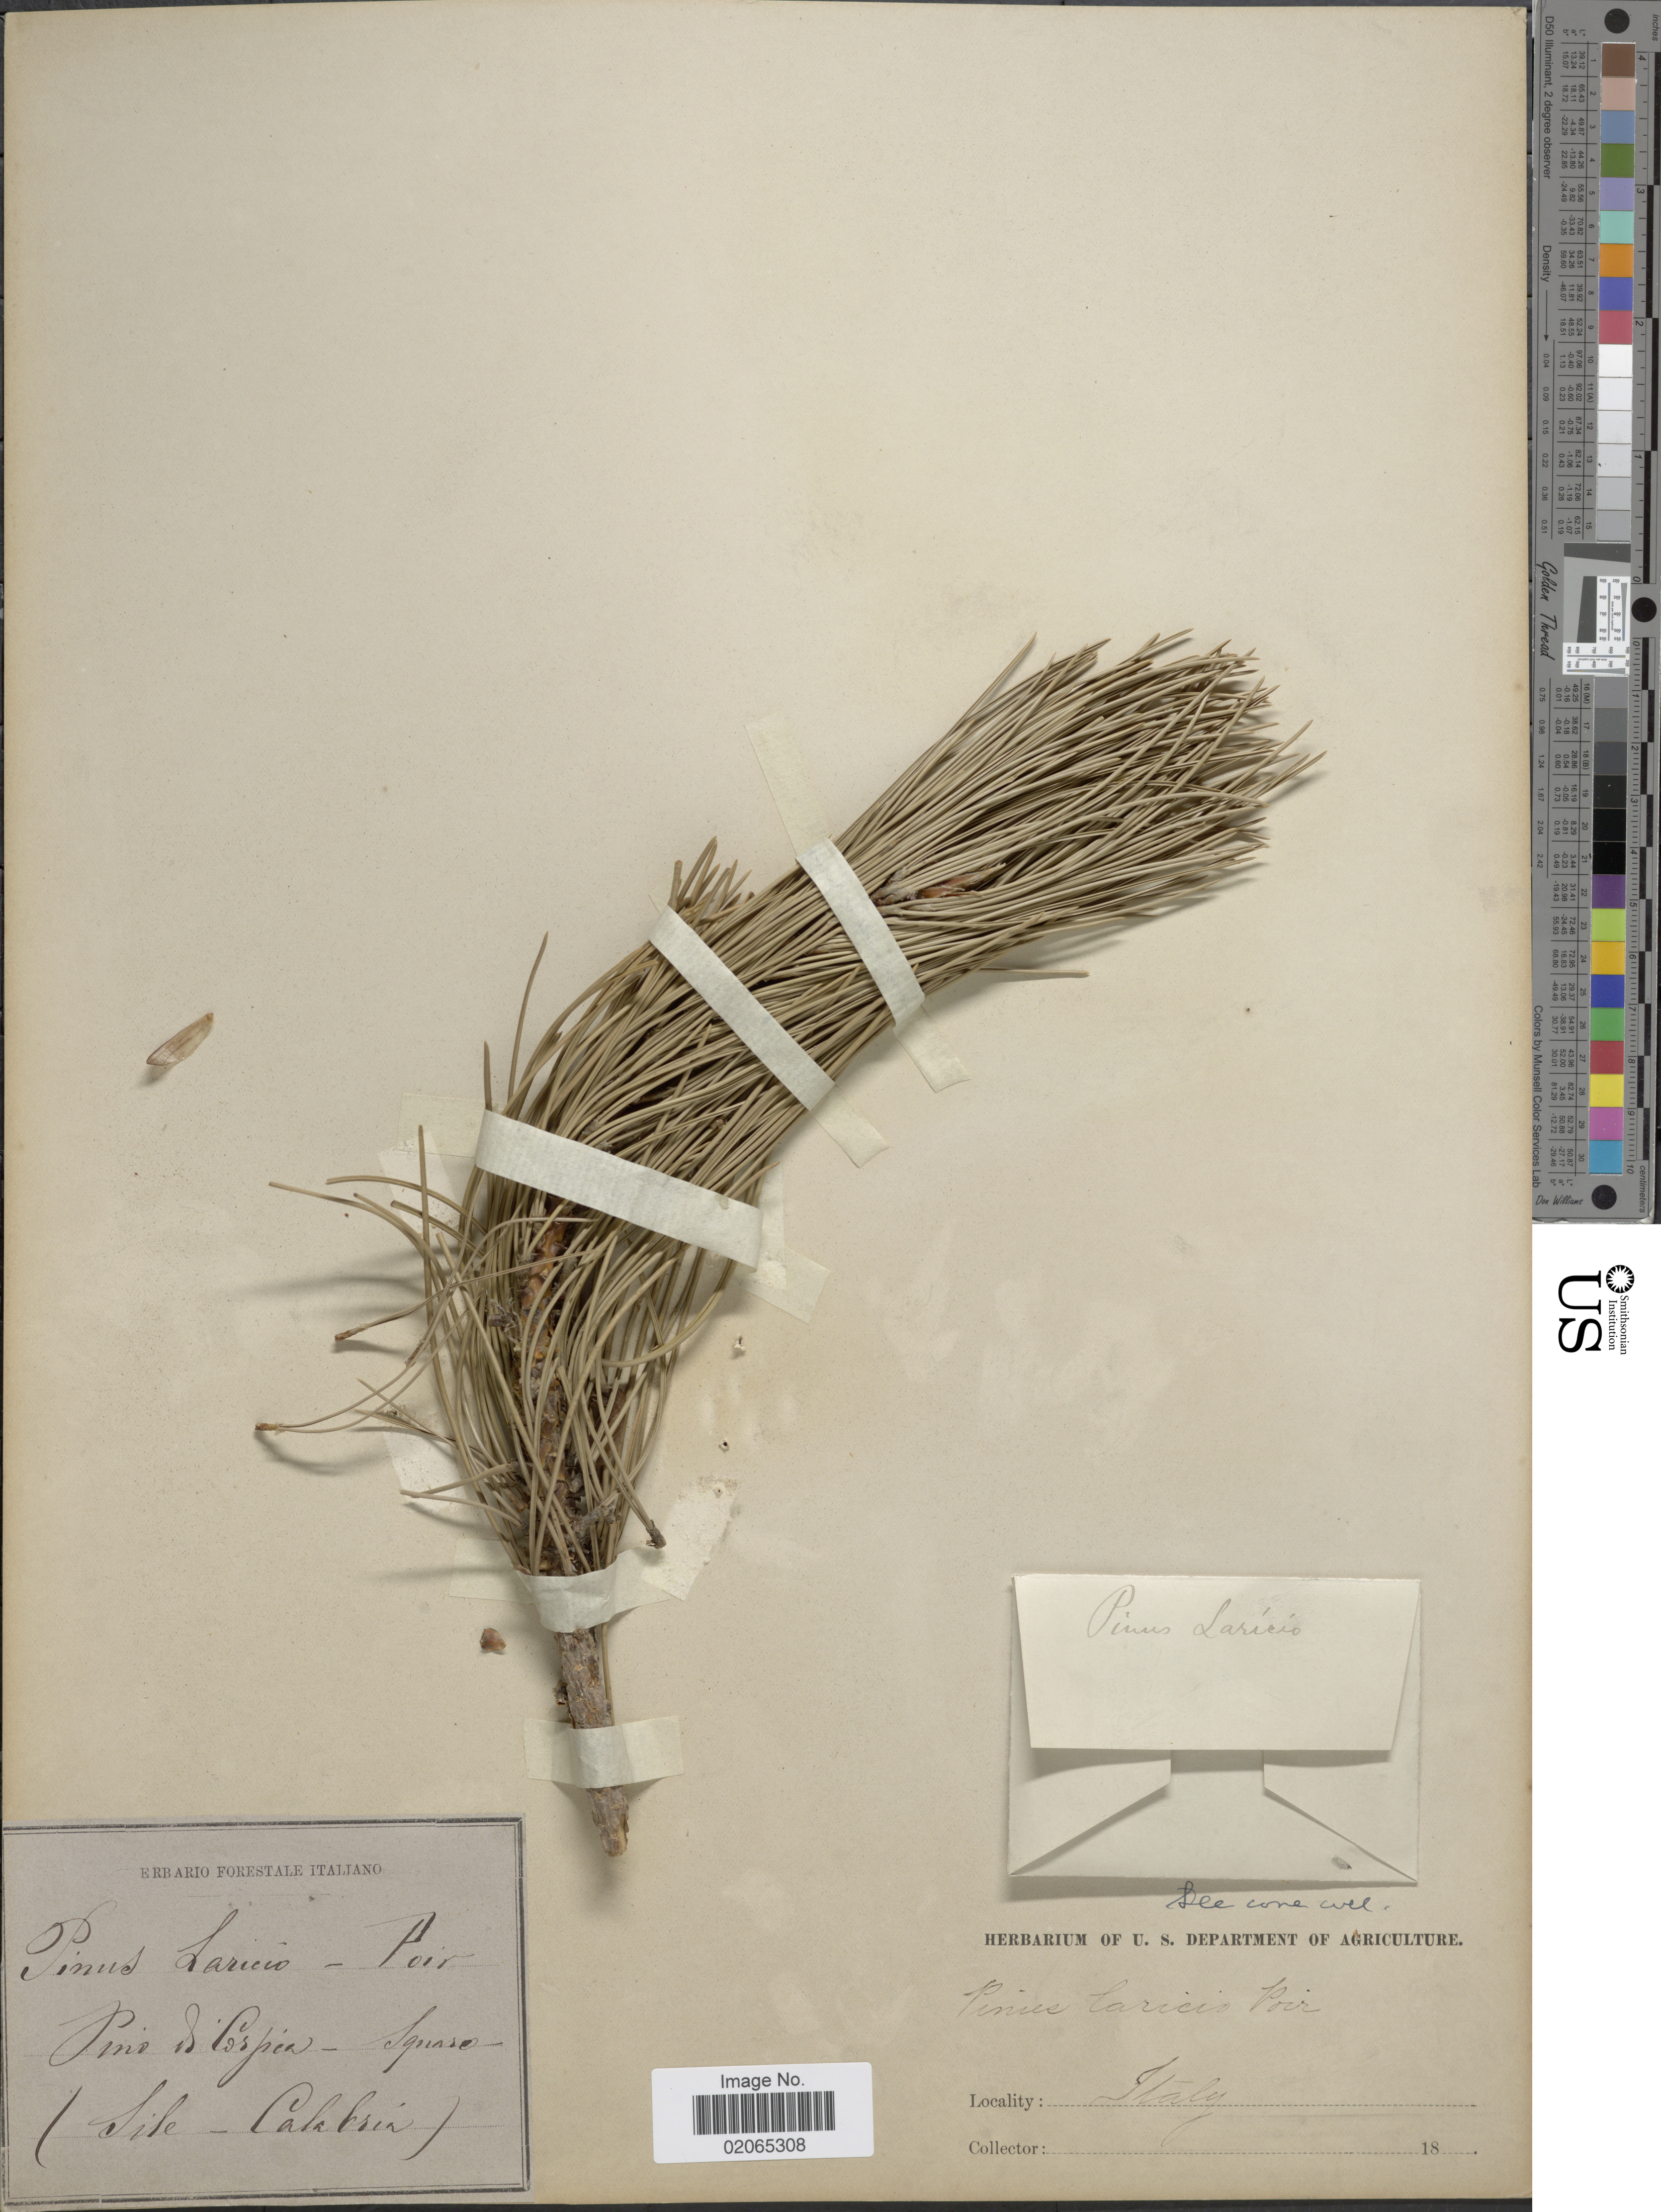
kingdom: Plantae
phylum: Tracheophyta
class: Pinopsida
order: Pinales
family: Pinaceae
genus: Pinus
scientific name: Pinus nigra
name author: Arnold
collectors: United States Department of Agriculture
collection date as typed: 18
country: Italy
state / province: Calabria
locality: Pino di Cospea - Square - (Sile - Calabria).